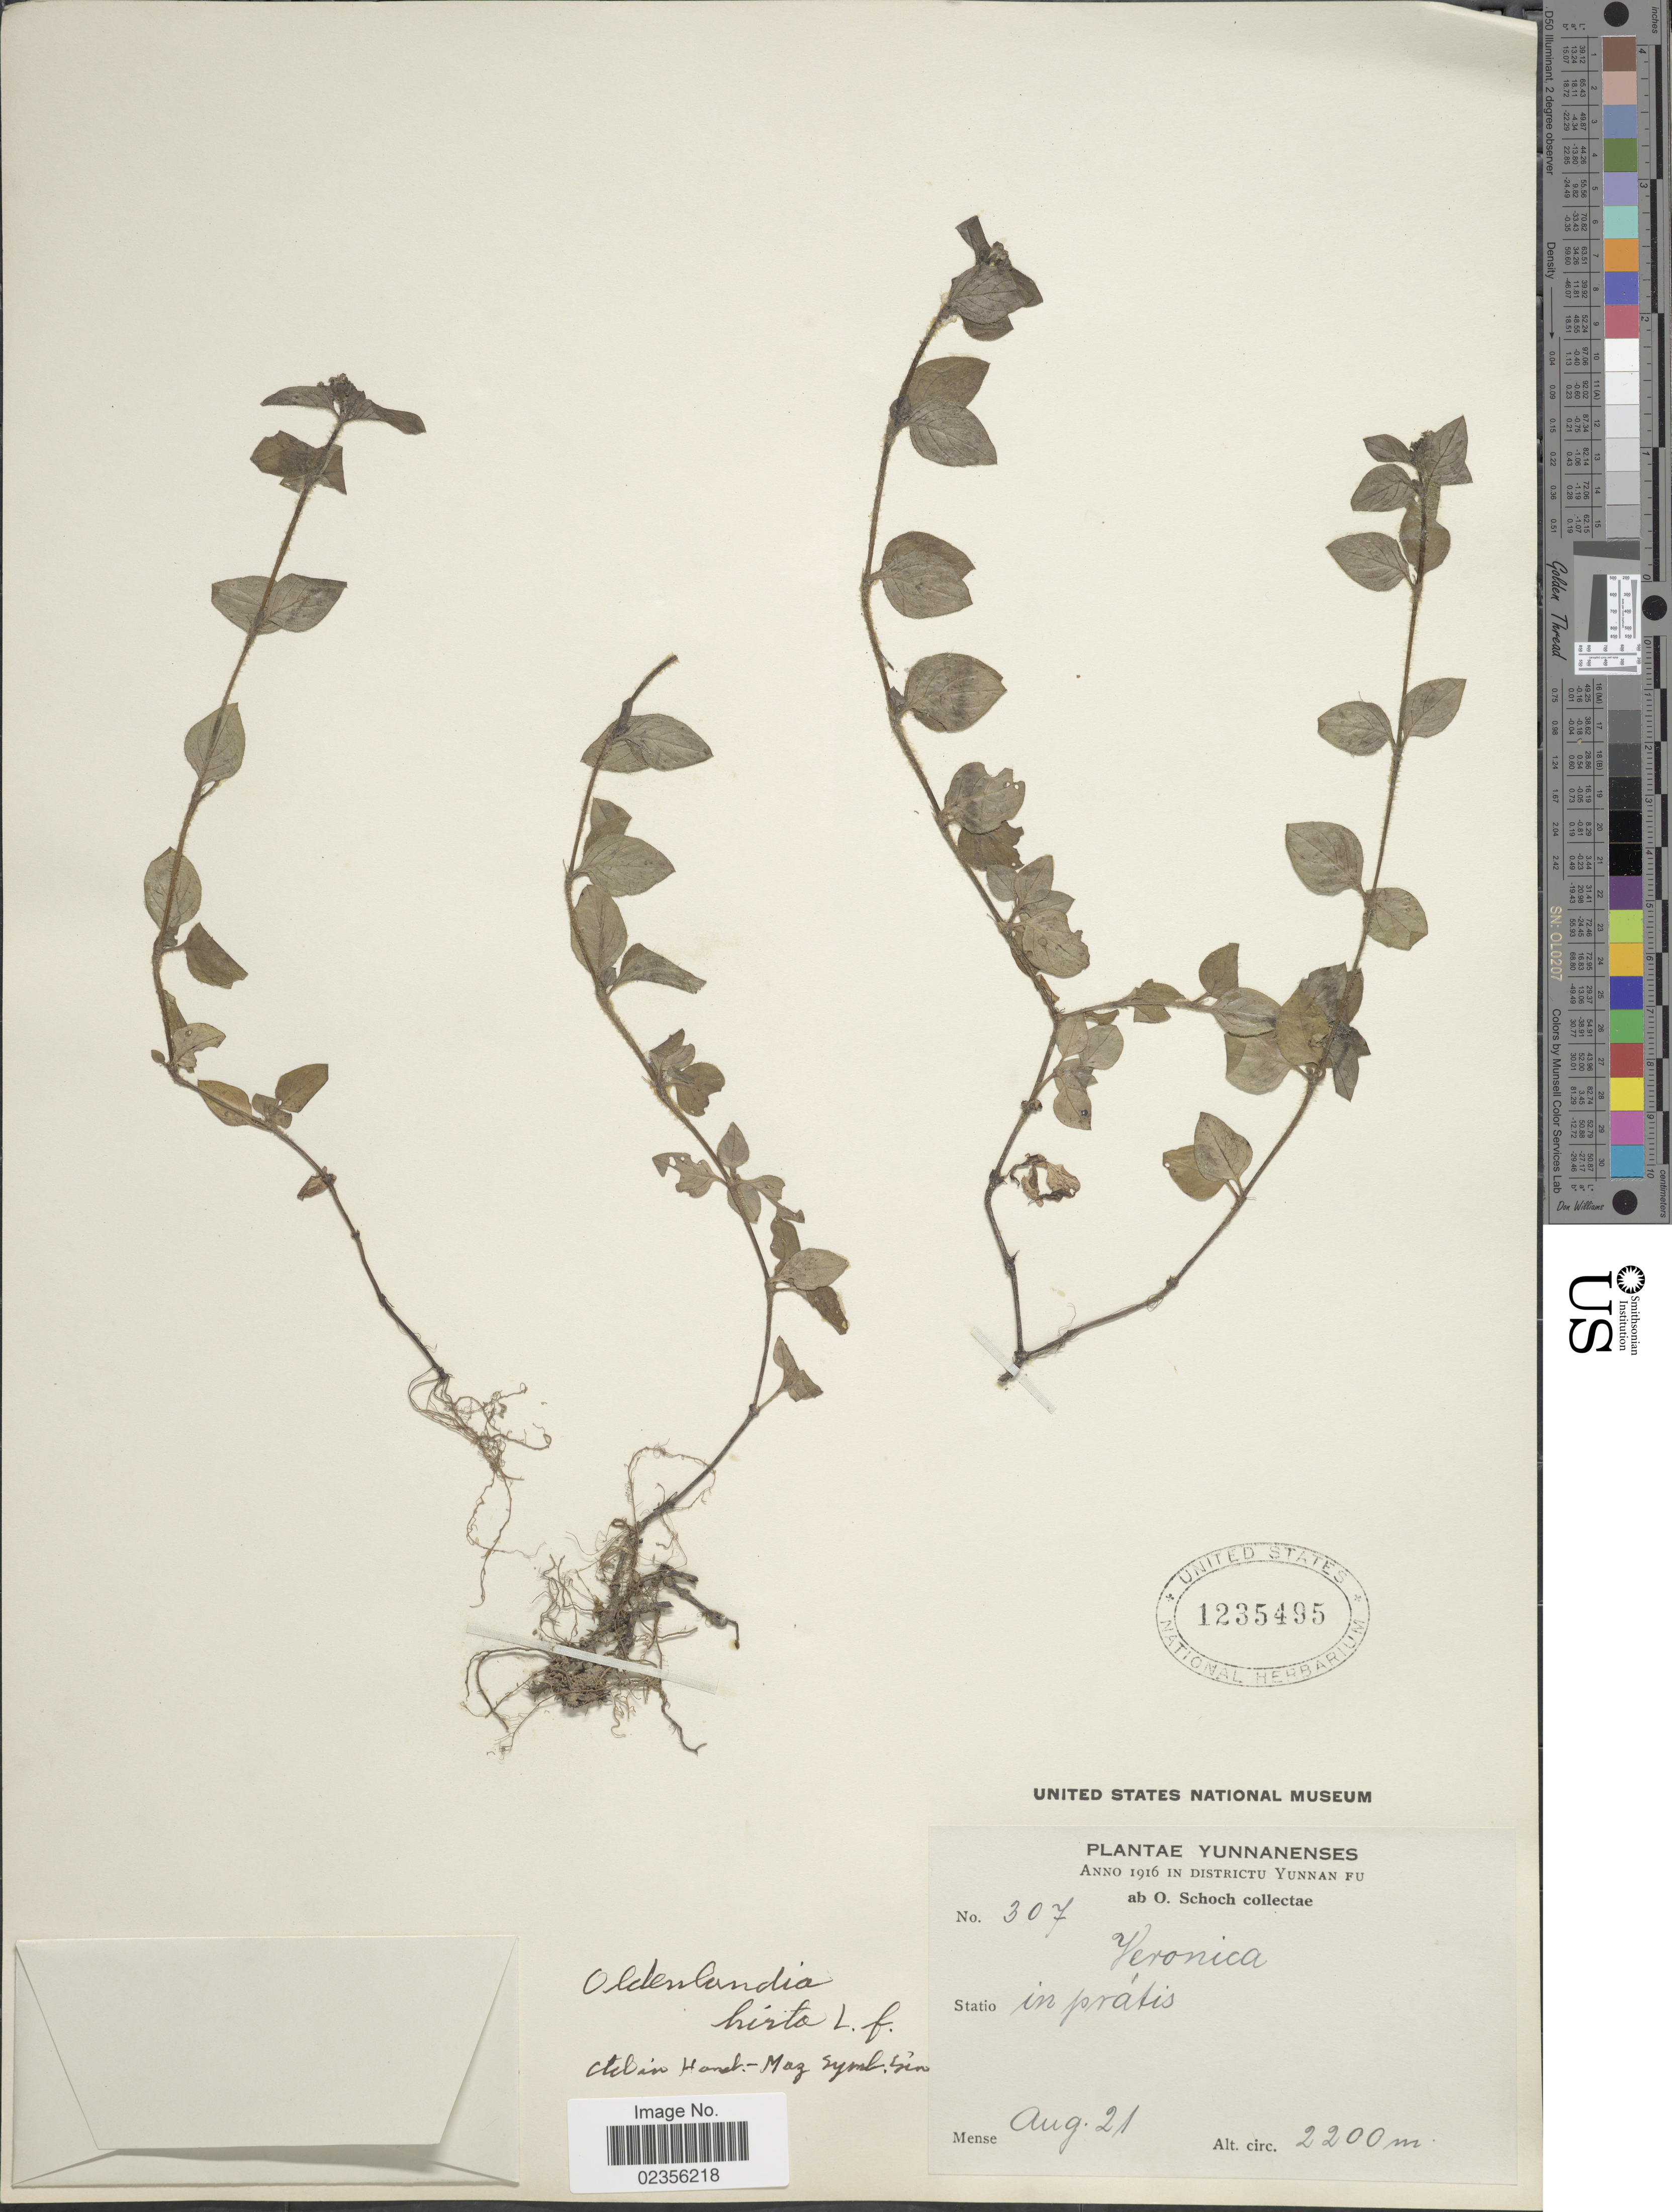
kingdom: Plantae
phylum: Tracheophyta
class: Magnoliopsida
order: Gentianales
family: Rubiaceae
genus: Hedyotis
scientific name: Hedyotis hirta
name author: Ridl.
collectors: O. Schoch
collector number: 307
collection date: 1916-08-21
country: China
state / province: Yunnan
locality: Yunnanenses. In District Yunnan Fu. In pratis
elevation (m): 2200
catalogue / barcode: US 1235495